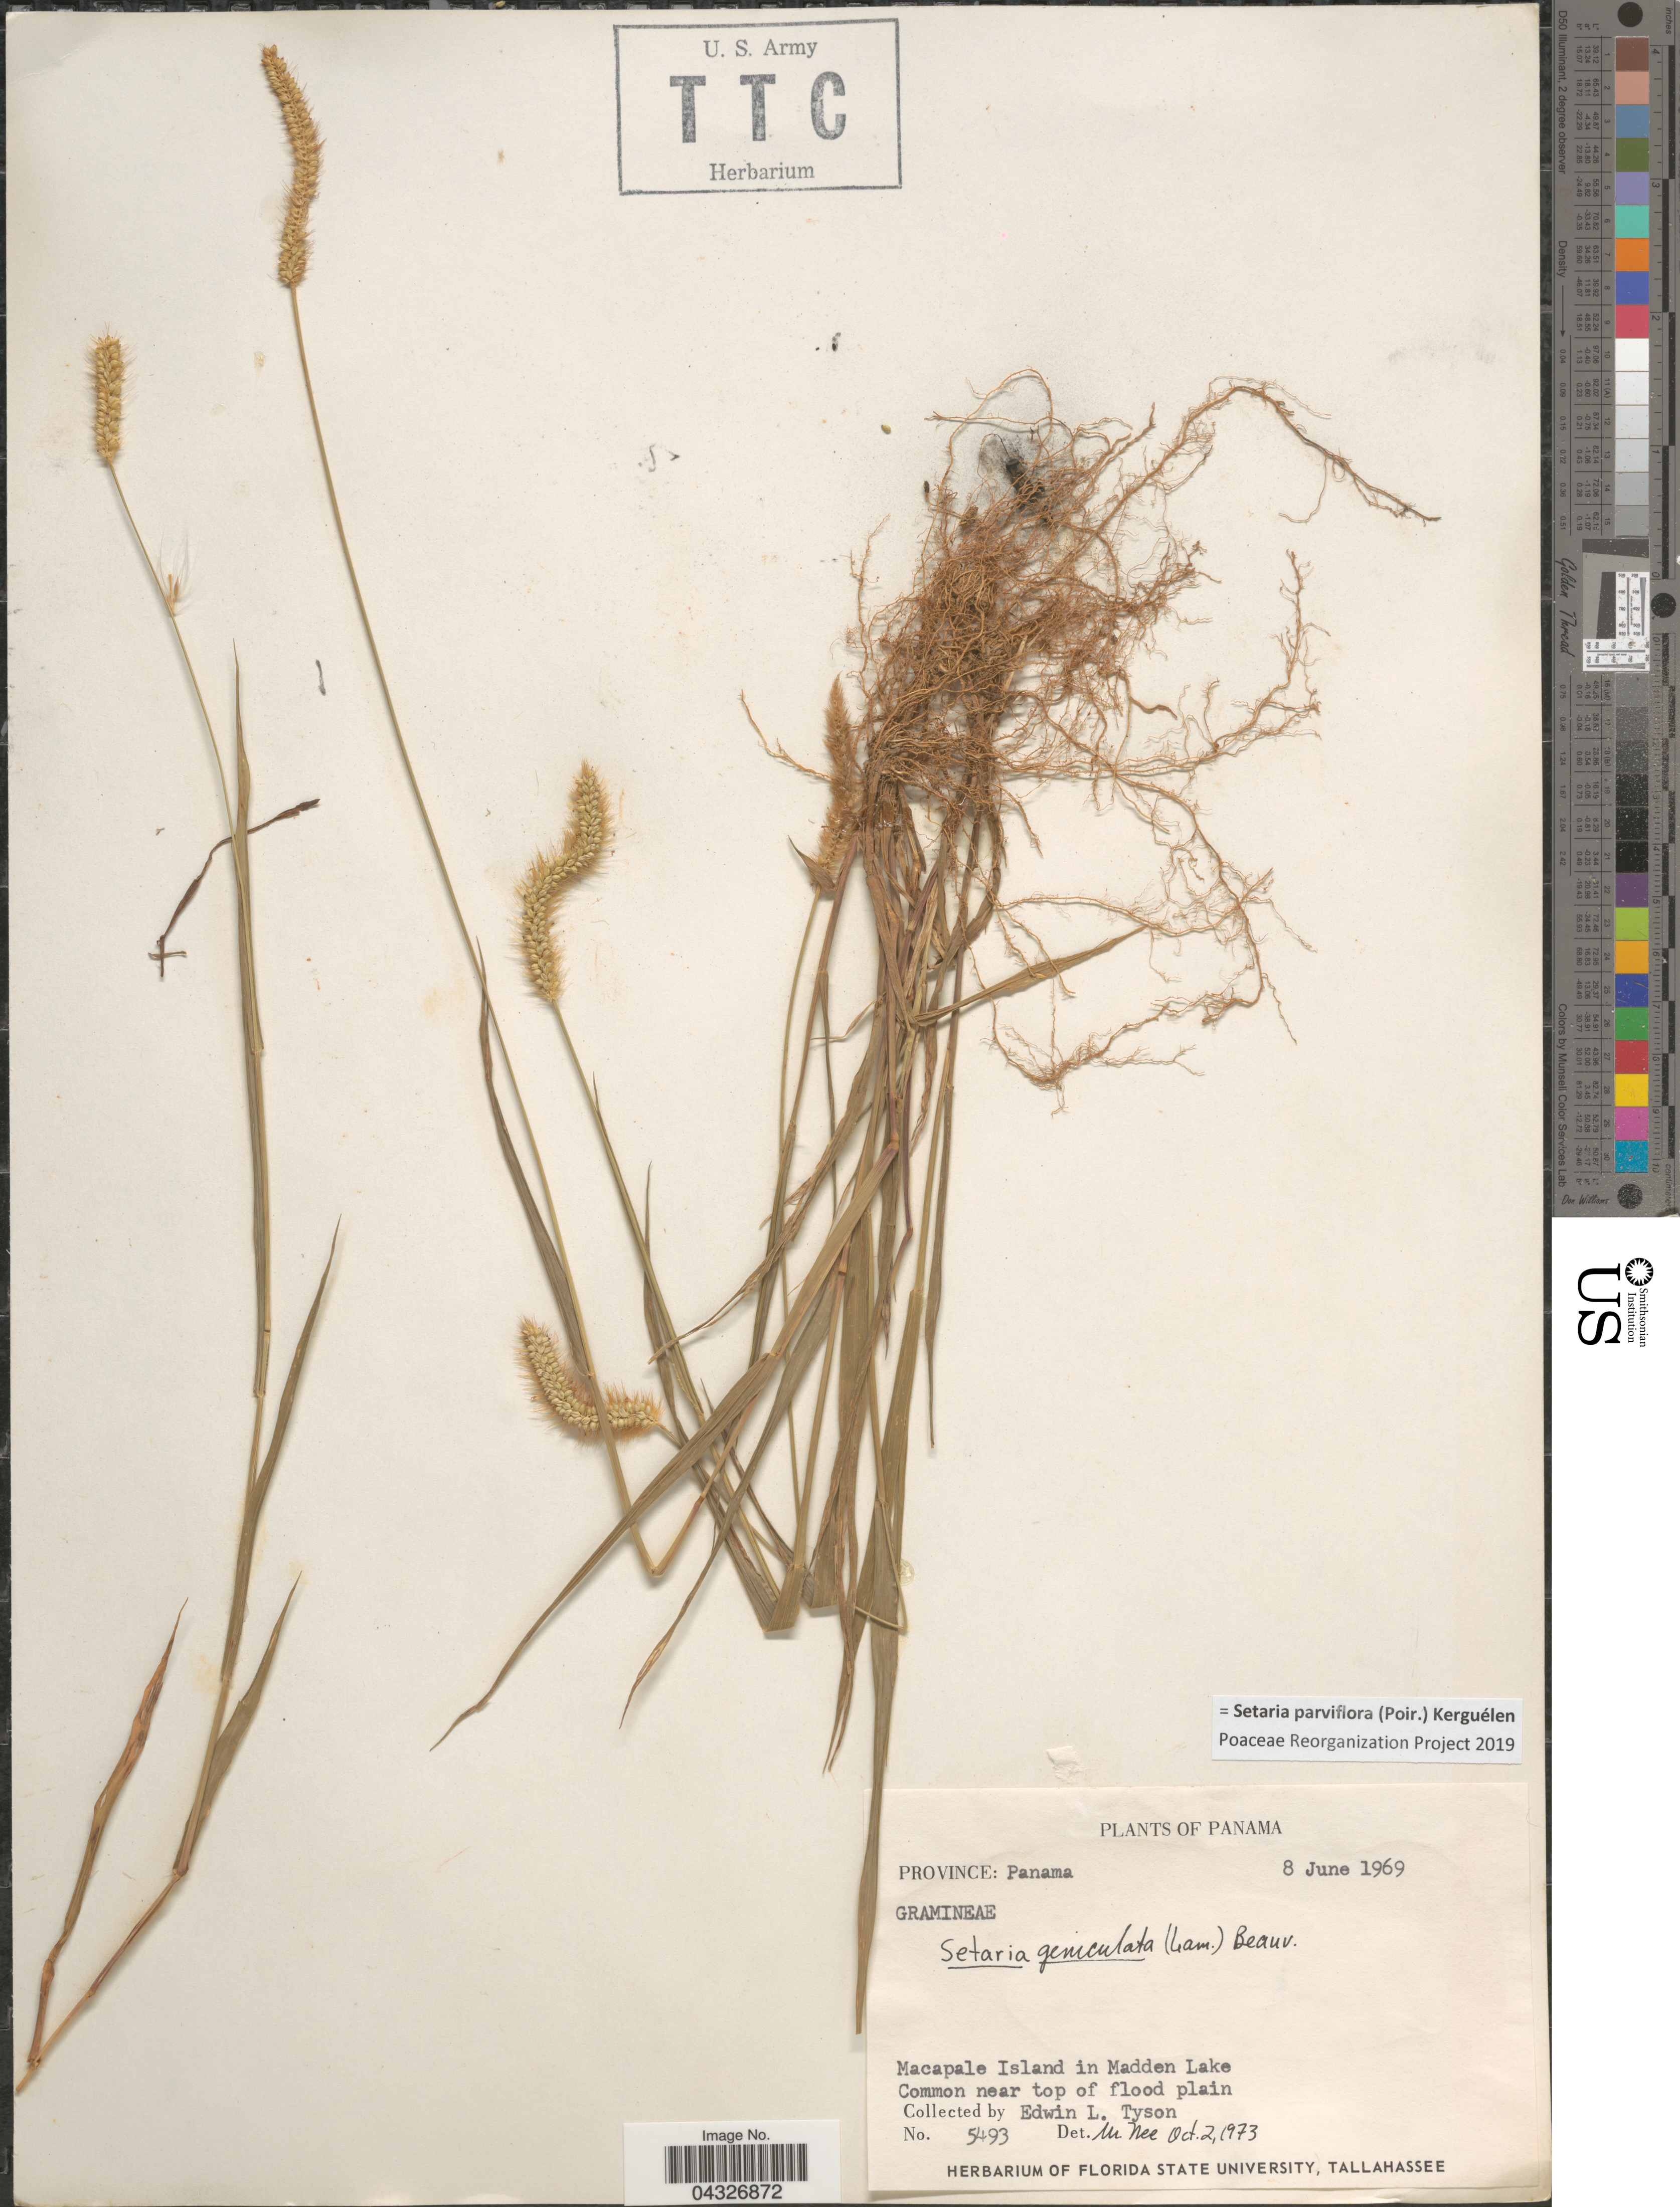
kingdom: Plantae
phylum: Tracheophyta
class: Liliopsida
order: Poales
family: Poaceae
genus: Setaria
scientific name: Setaria parviflora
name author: (Poir.) Kerguélen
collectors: E. L. Tyson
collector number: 5493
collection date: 1969-06-08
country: Panama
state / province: Panamá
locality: Macapale Island in Madden Lake. Near top of flood plain.